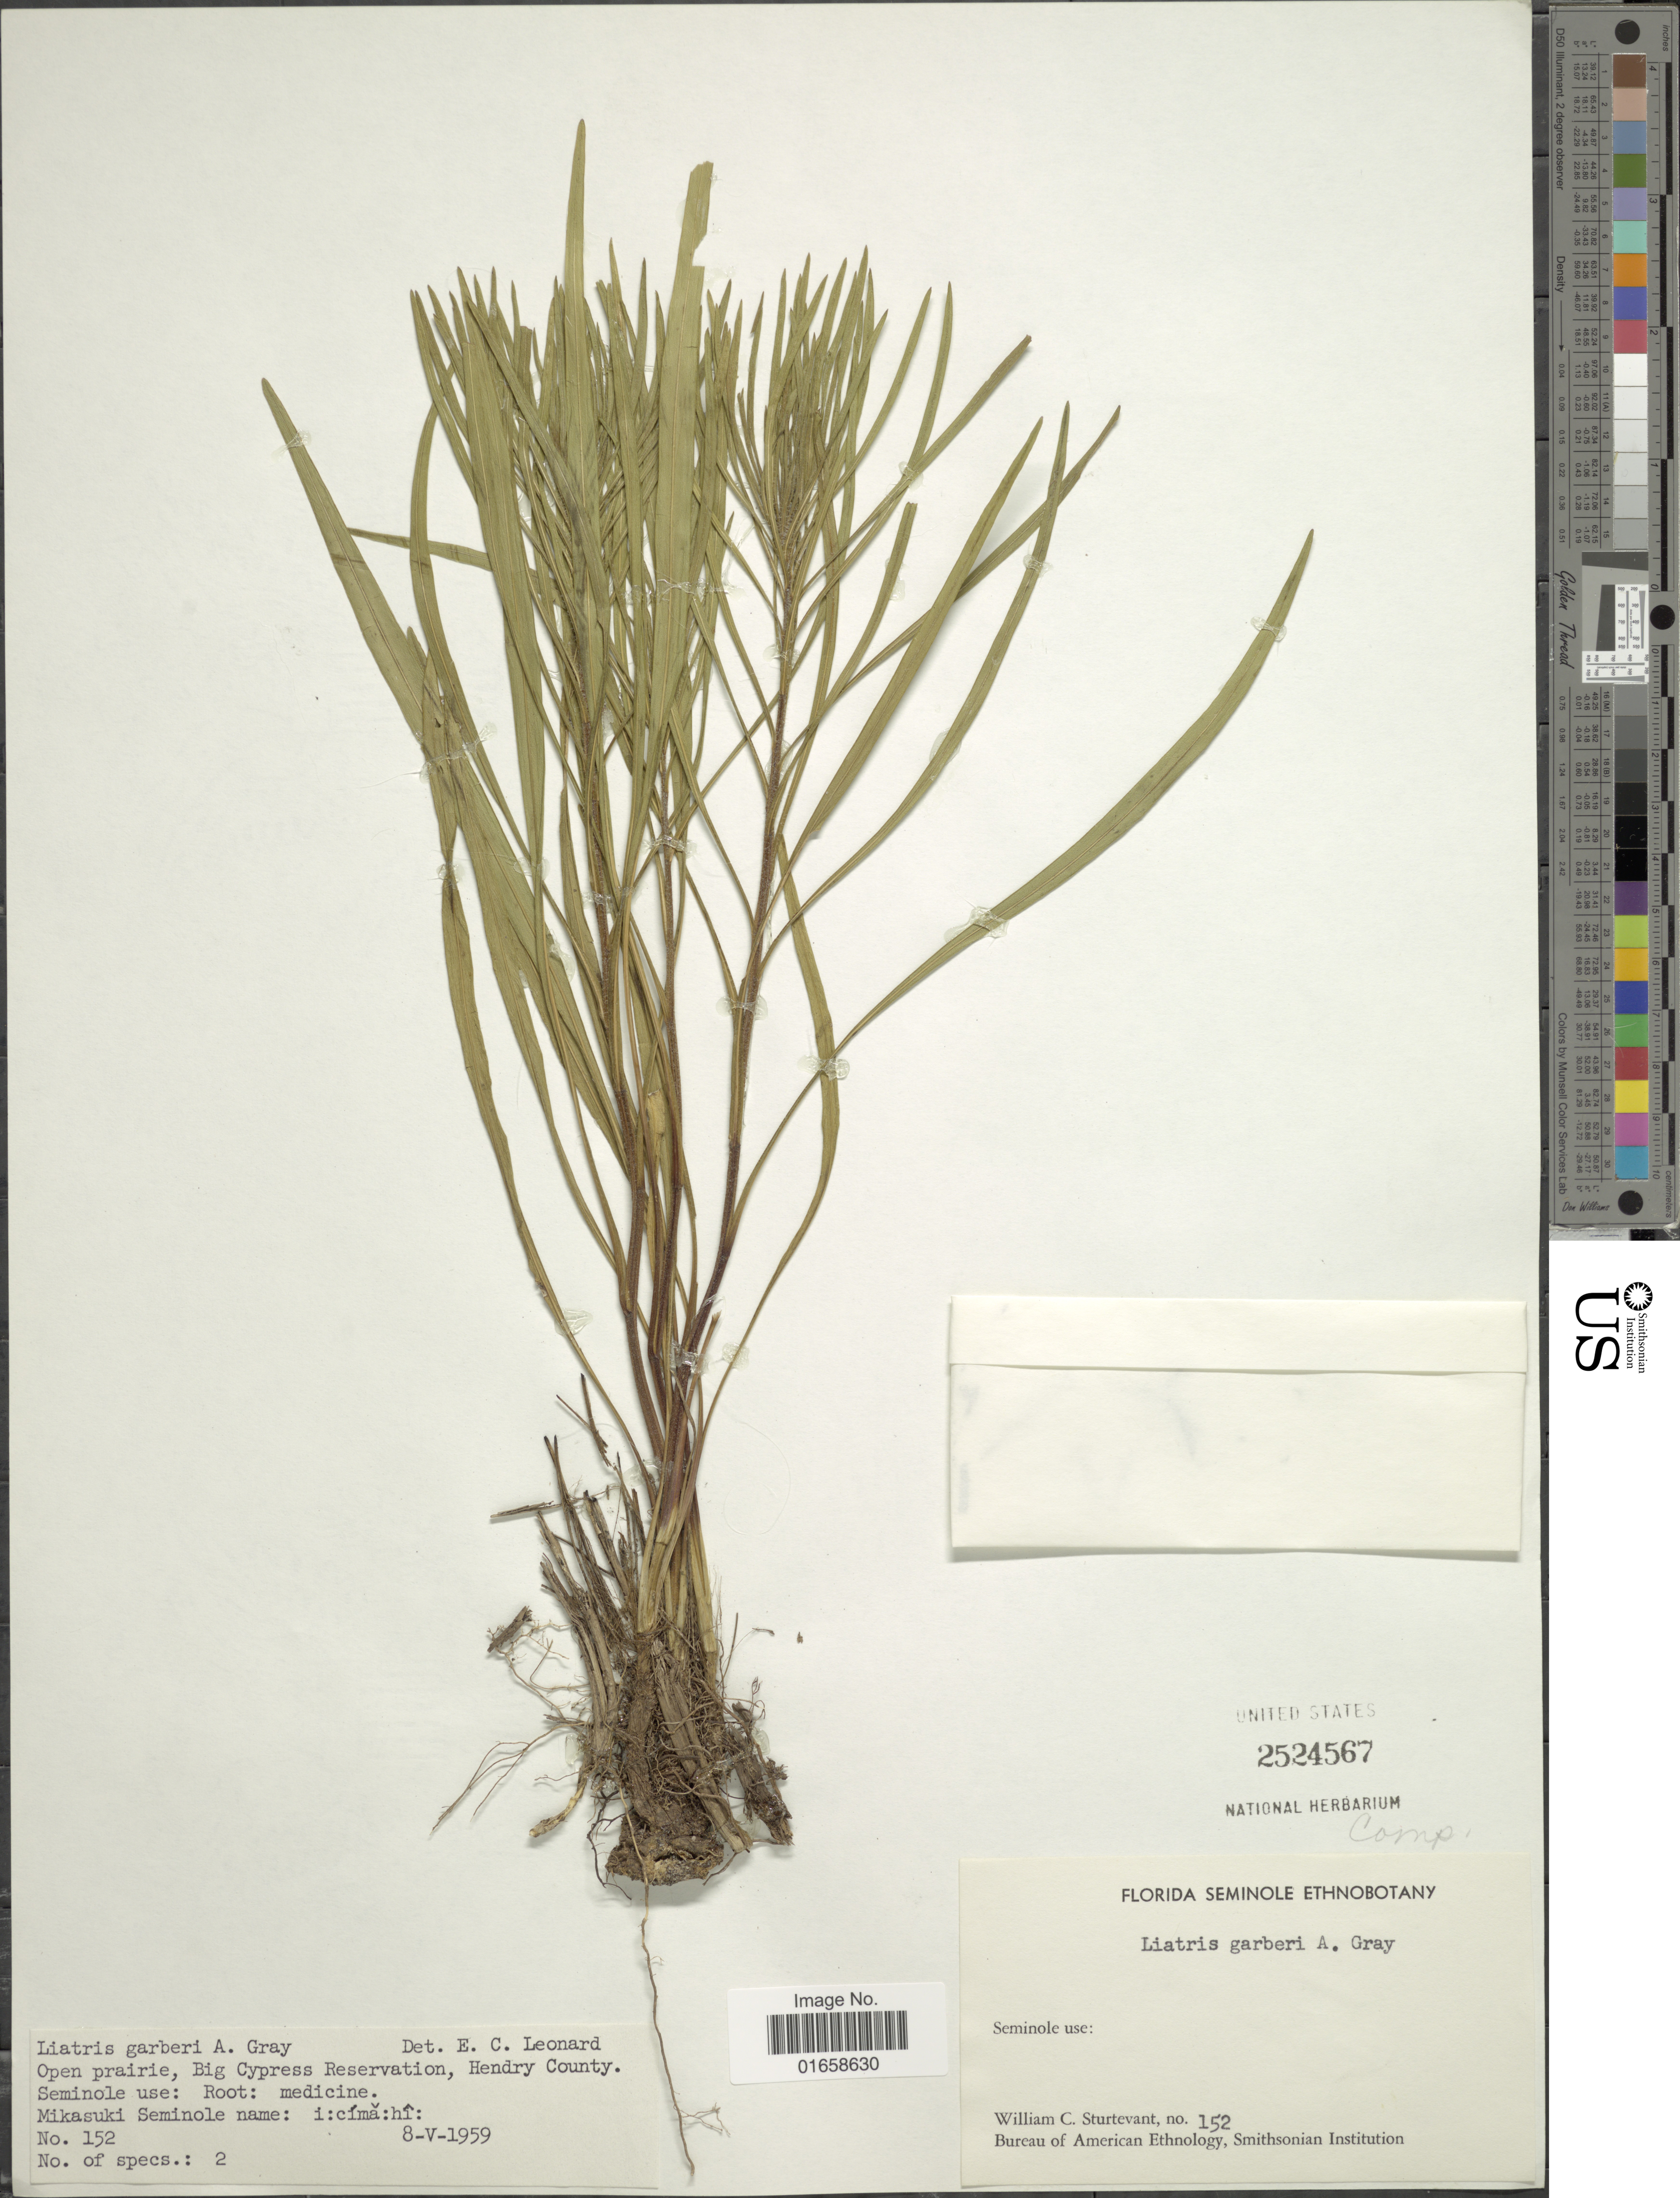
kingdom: Plantae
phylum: Tracheophyta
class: Magnoliopsida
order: Asterales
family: Asteraceae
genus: Liatris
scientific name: Liatris garberi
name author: A. Gray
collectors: W. Sturtevant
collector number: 152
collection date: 1959-05-08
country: United States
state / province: Florida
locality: Open prairie Big Cypress Reservation, Hendry Country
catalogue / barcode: US 2524567